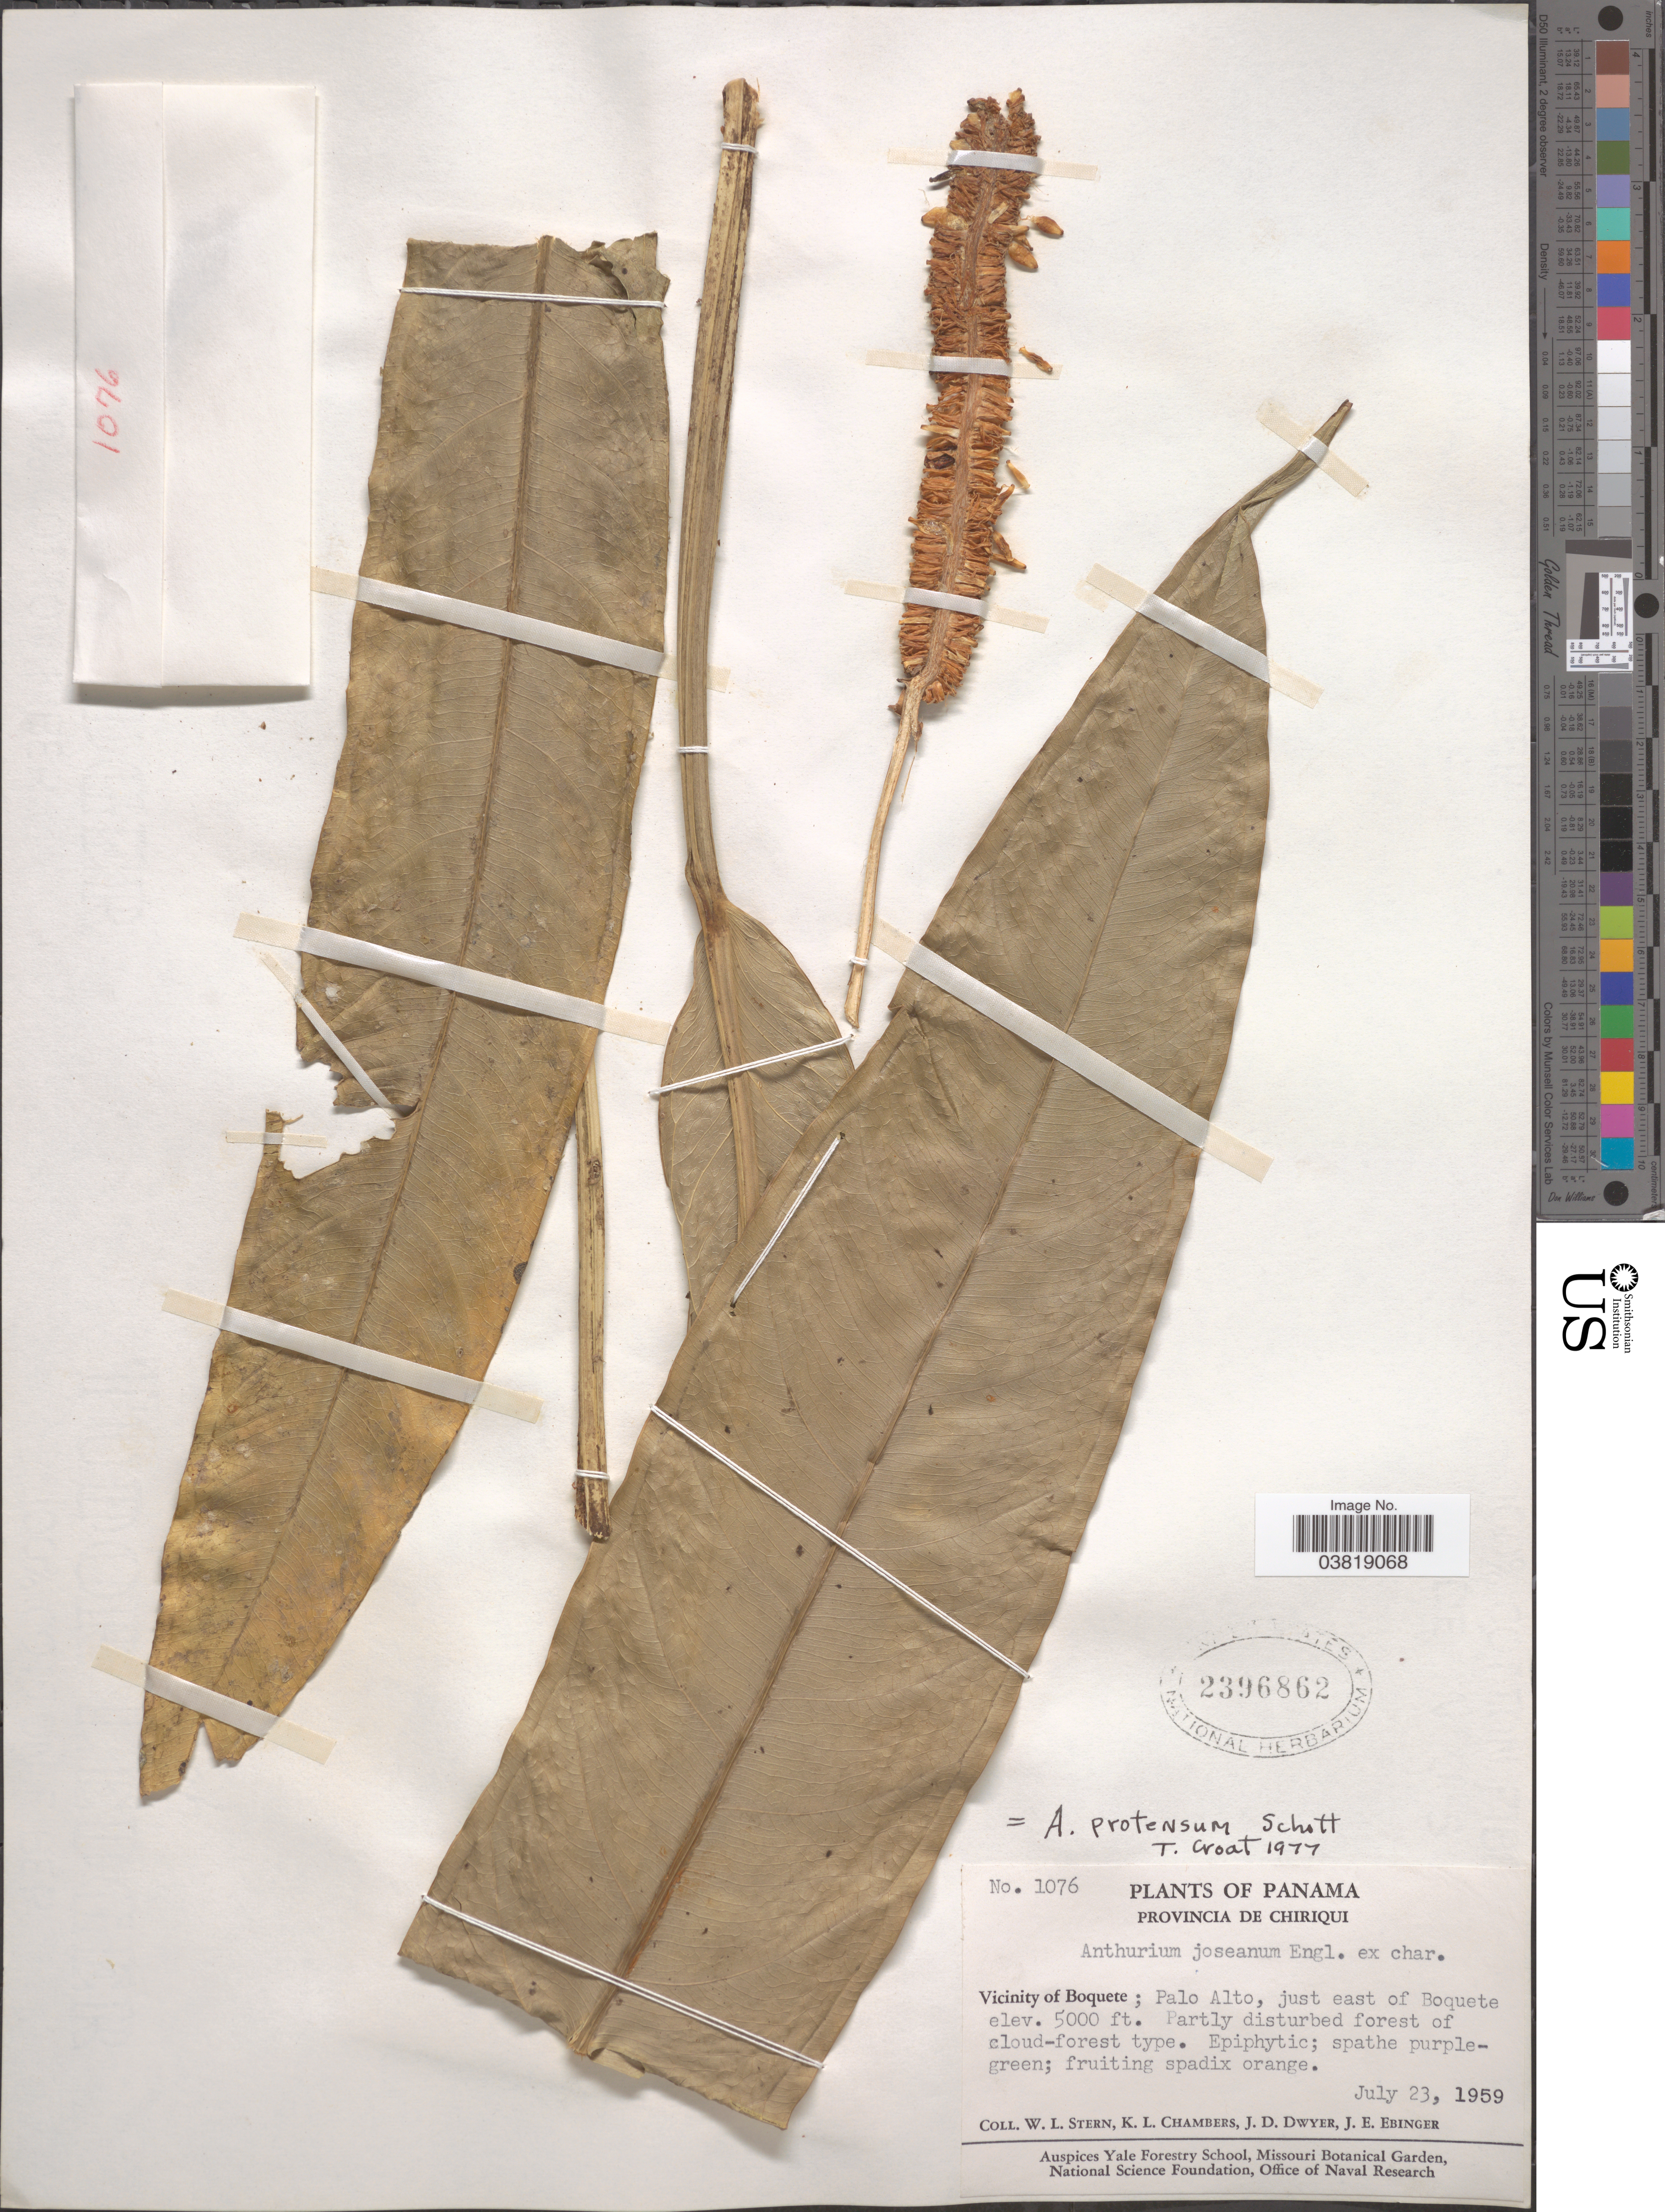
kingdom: Plantae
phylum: Tracheophyta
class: Liliopsida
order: Alismatales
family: Araceae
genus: Anthurium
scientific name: Anthurium protensum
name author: Schott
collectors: W. L. Stern, K. Chambers, J. D. Dwyer & J. Ebinger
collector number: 1076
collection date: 1959-07-23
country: Panama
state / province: Chiriqui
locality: Vicinity of Boquete; Palo Alto, just east of Boquete.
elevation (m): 1524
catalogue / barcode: US 2396862